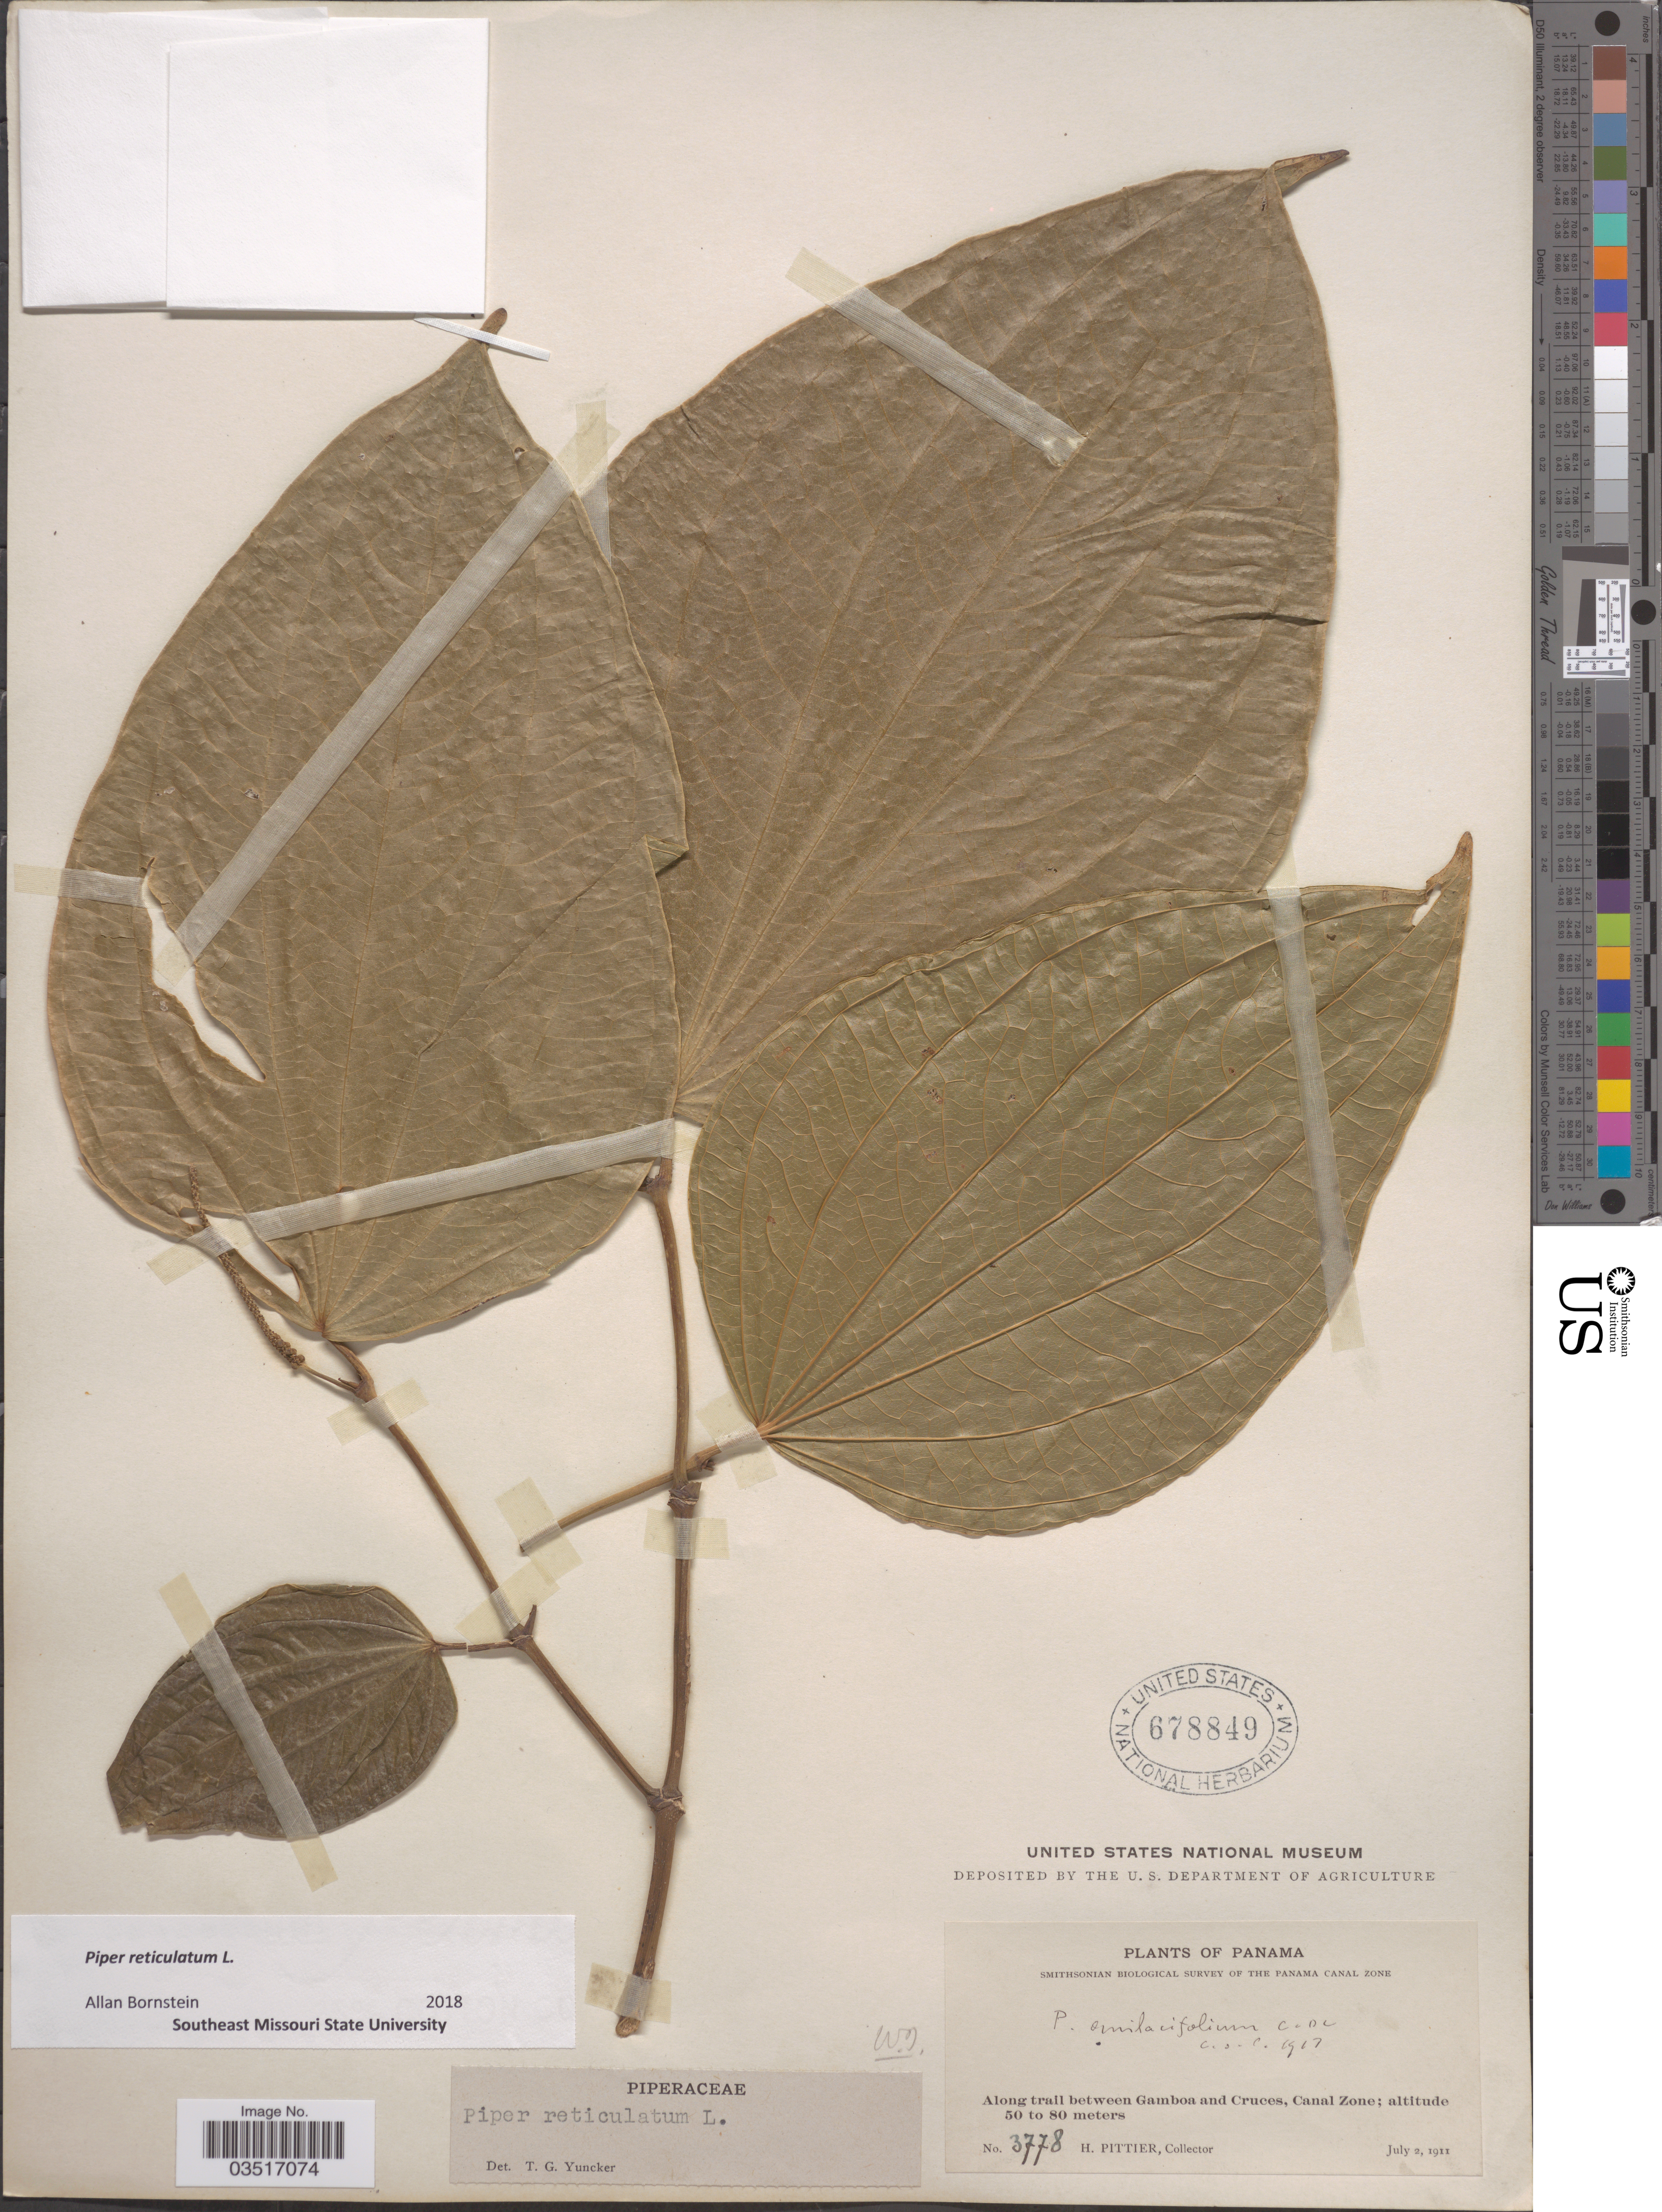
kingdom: Plantae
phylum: Tracheophyta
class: Magnoliopsida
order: Piperales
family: Piperaceae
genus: Piper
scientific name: Piper reticulatum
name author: L.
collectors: H. F. Pittier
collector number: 3778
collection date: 1911-07-02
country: Panama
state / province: Colón / Panamá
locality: Along trail between Gamboa and Cruces, Canal Zone.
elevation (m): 50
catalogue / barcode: US 678849